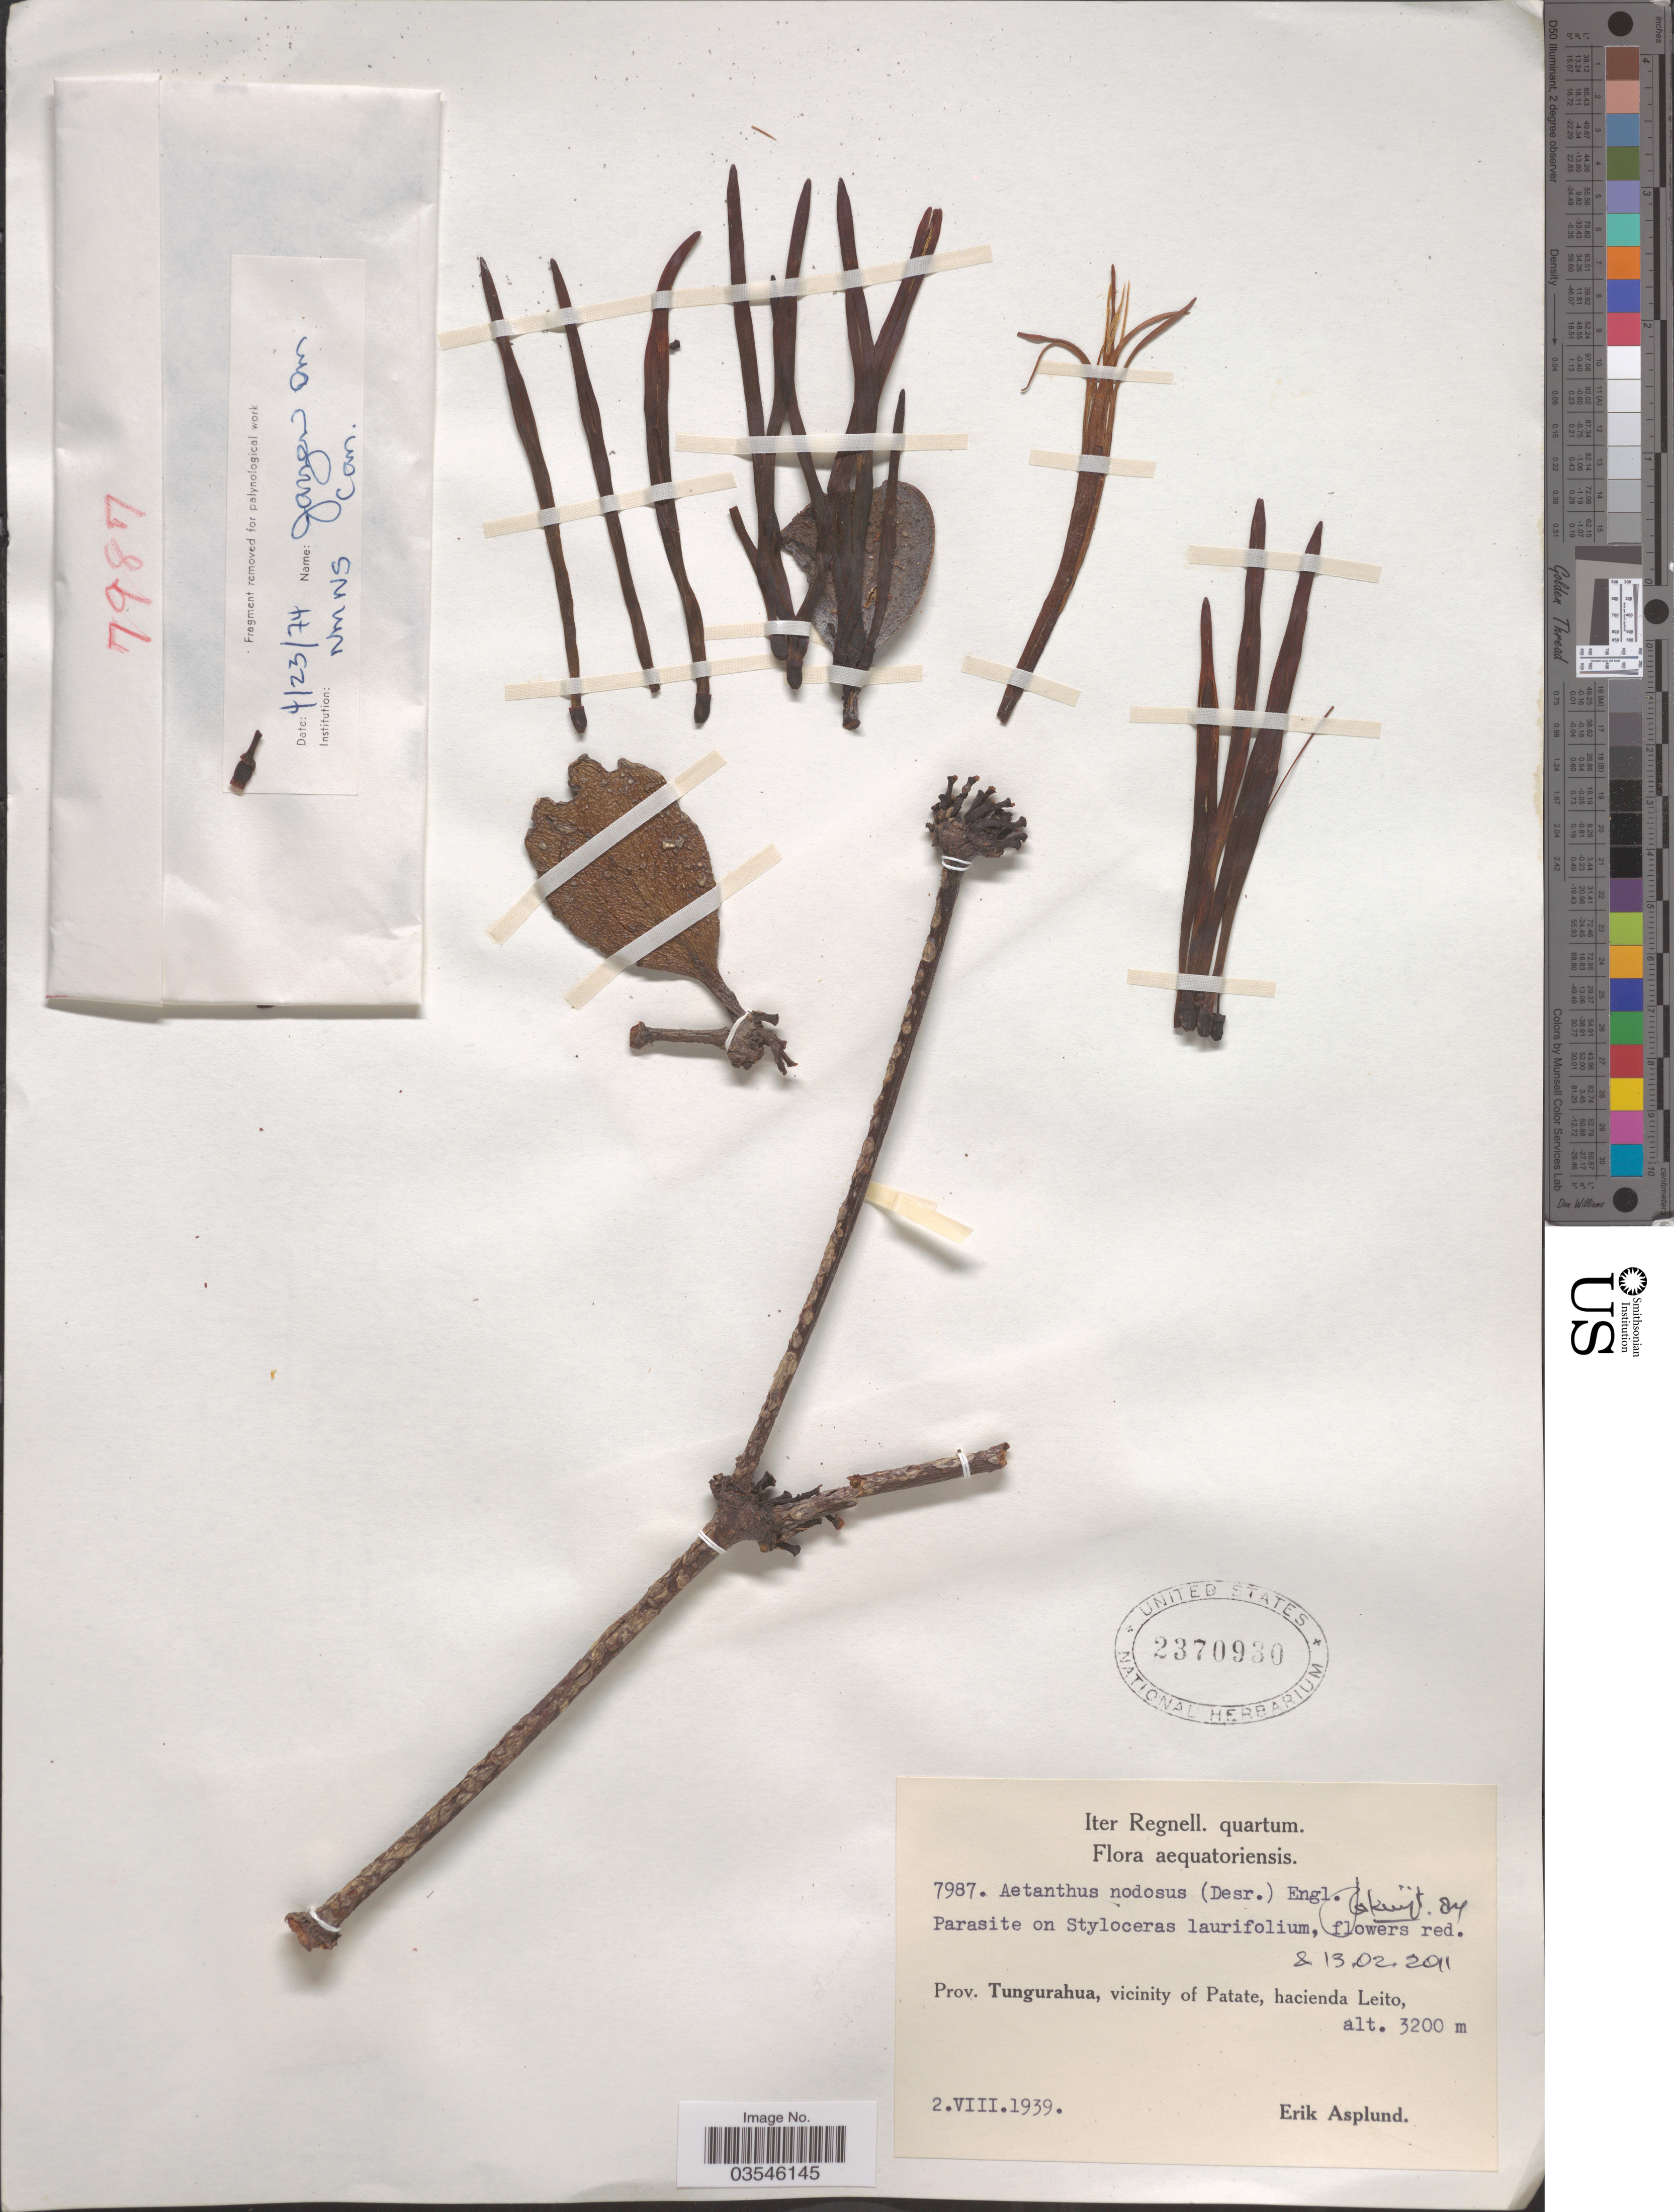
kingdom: Plantae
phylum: Tracheophyta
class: Magnoliopsida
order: Santalales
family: Loranthaceae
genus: Aetanthus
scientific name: Aetanthus nodosus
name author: (Desr.) Engl.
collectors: E. Asplund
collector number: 7987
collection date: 1939-08-02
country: Ecuador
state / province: Tungurahua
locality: Aequatoriensis. Vicinity of Patate, hacienda Leito.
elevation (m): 3200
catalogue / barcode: US 2370930